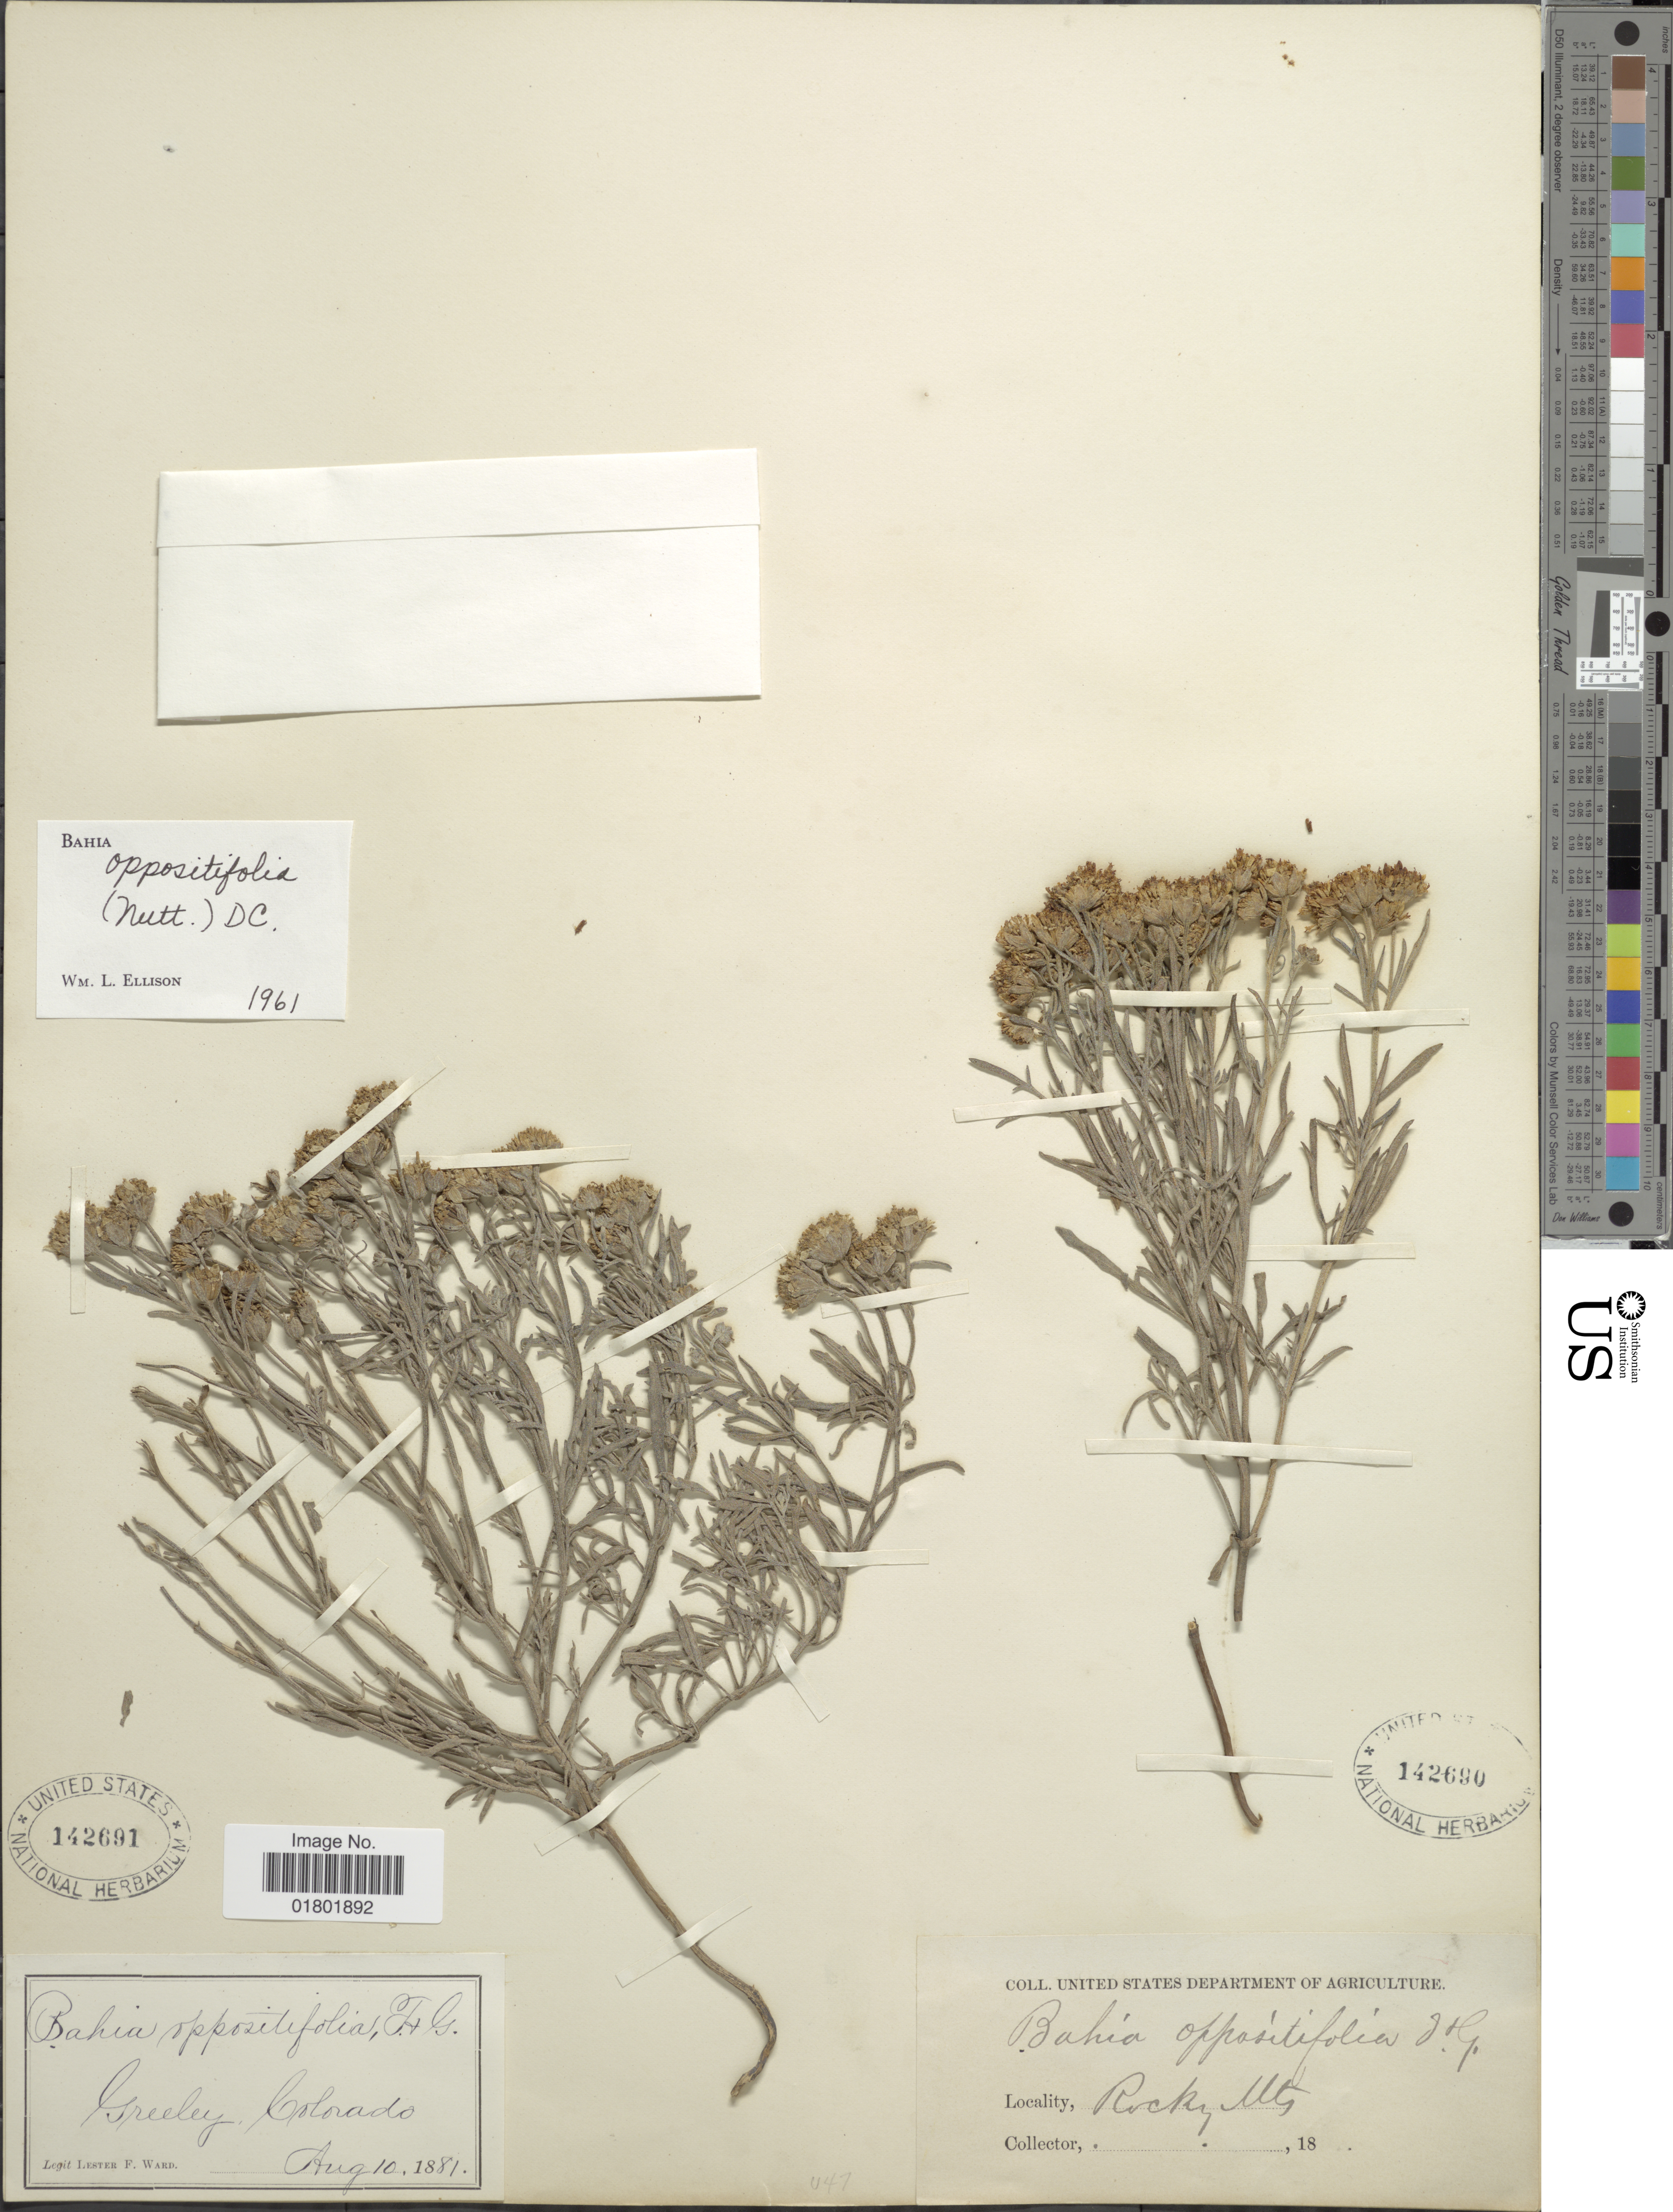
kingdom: Plantae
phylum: Tracheophyta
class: Magnoliopsida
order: Asterales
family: Asteraceae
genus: Bahia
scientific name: Bahia oppositifolia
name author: Nutt.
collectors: L. F. Ward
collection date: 1881-08-10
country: United States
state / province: Colorado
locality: Greeley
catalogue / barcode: US 142691